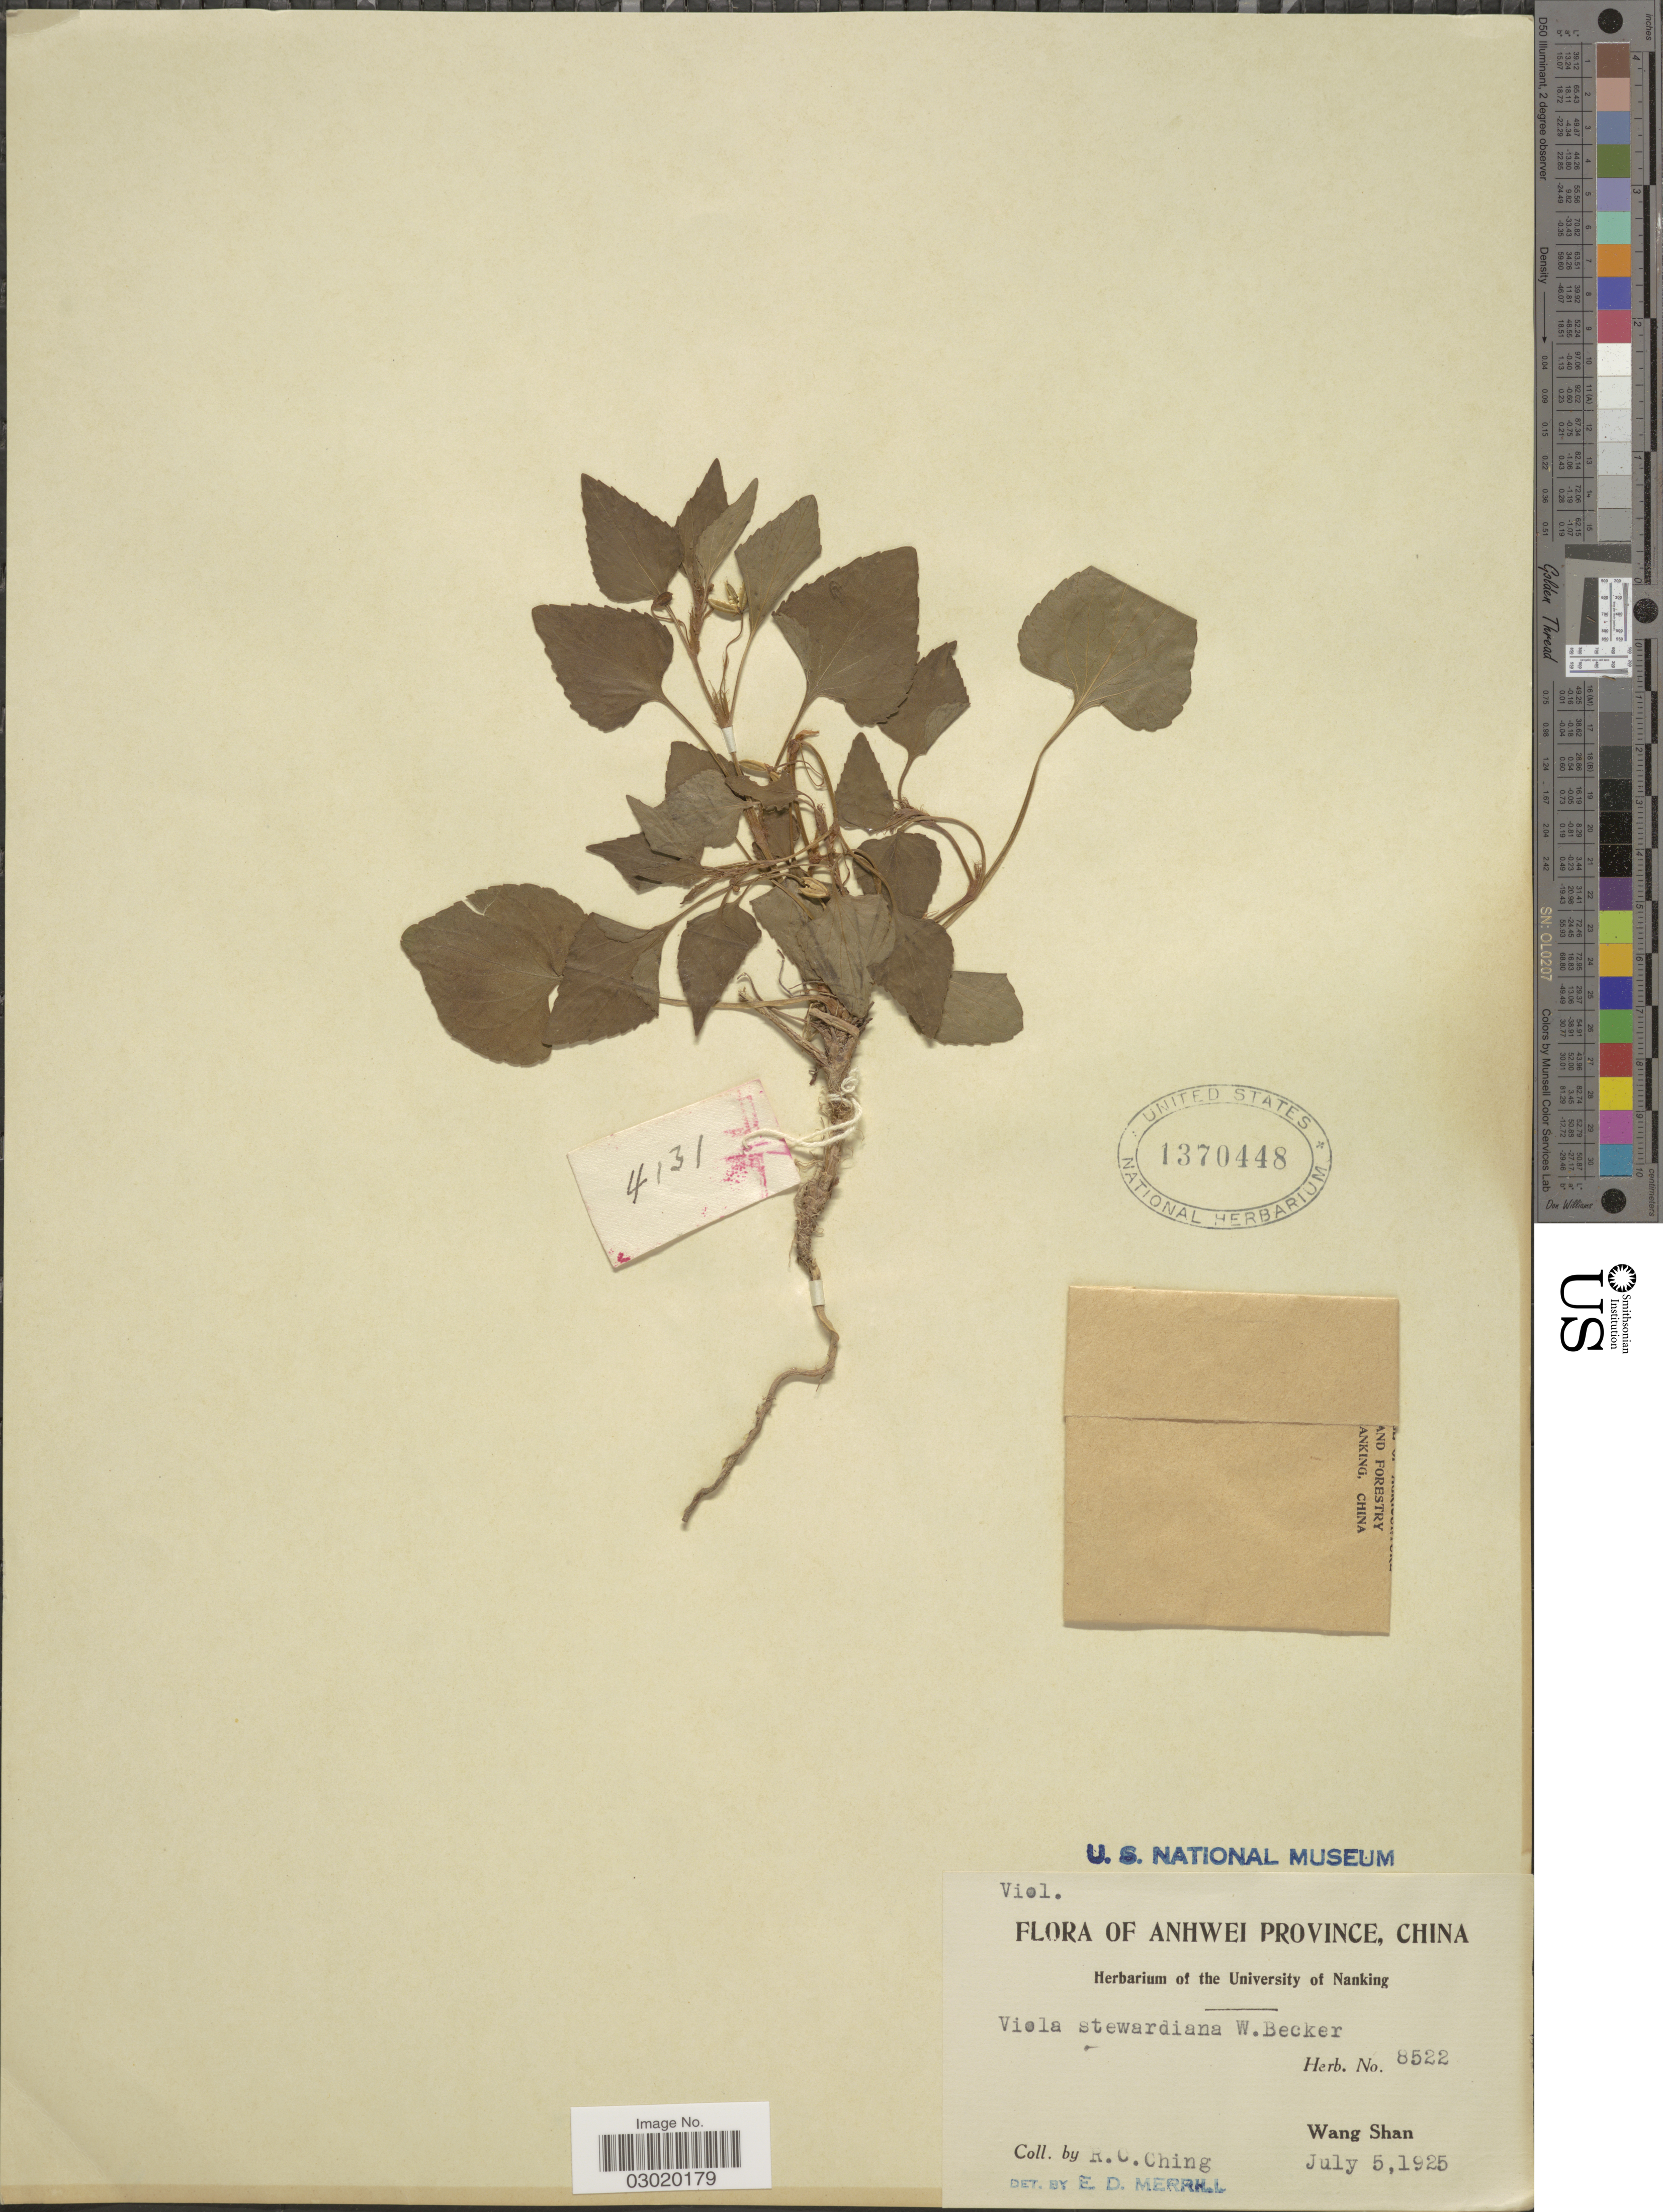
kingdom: Plantae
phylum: Tracheophyta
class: Magnoliopsida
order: Malpighiales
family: Violaceae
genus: Viola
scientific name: Viola stewardiana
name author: W. Becker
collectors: R. C. Ching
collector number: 8522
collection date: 1925-07-05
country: China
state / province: Anhui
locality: Anhwei Province, China, Wang Shan.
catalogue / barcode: US 1370448